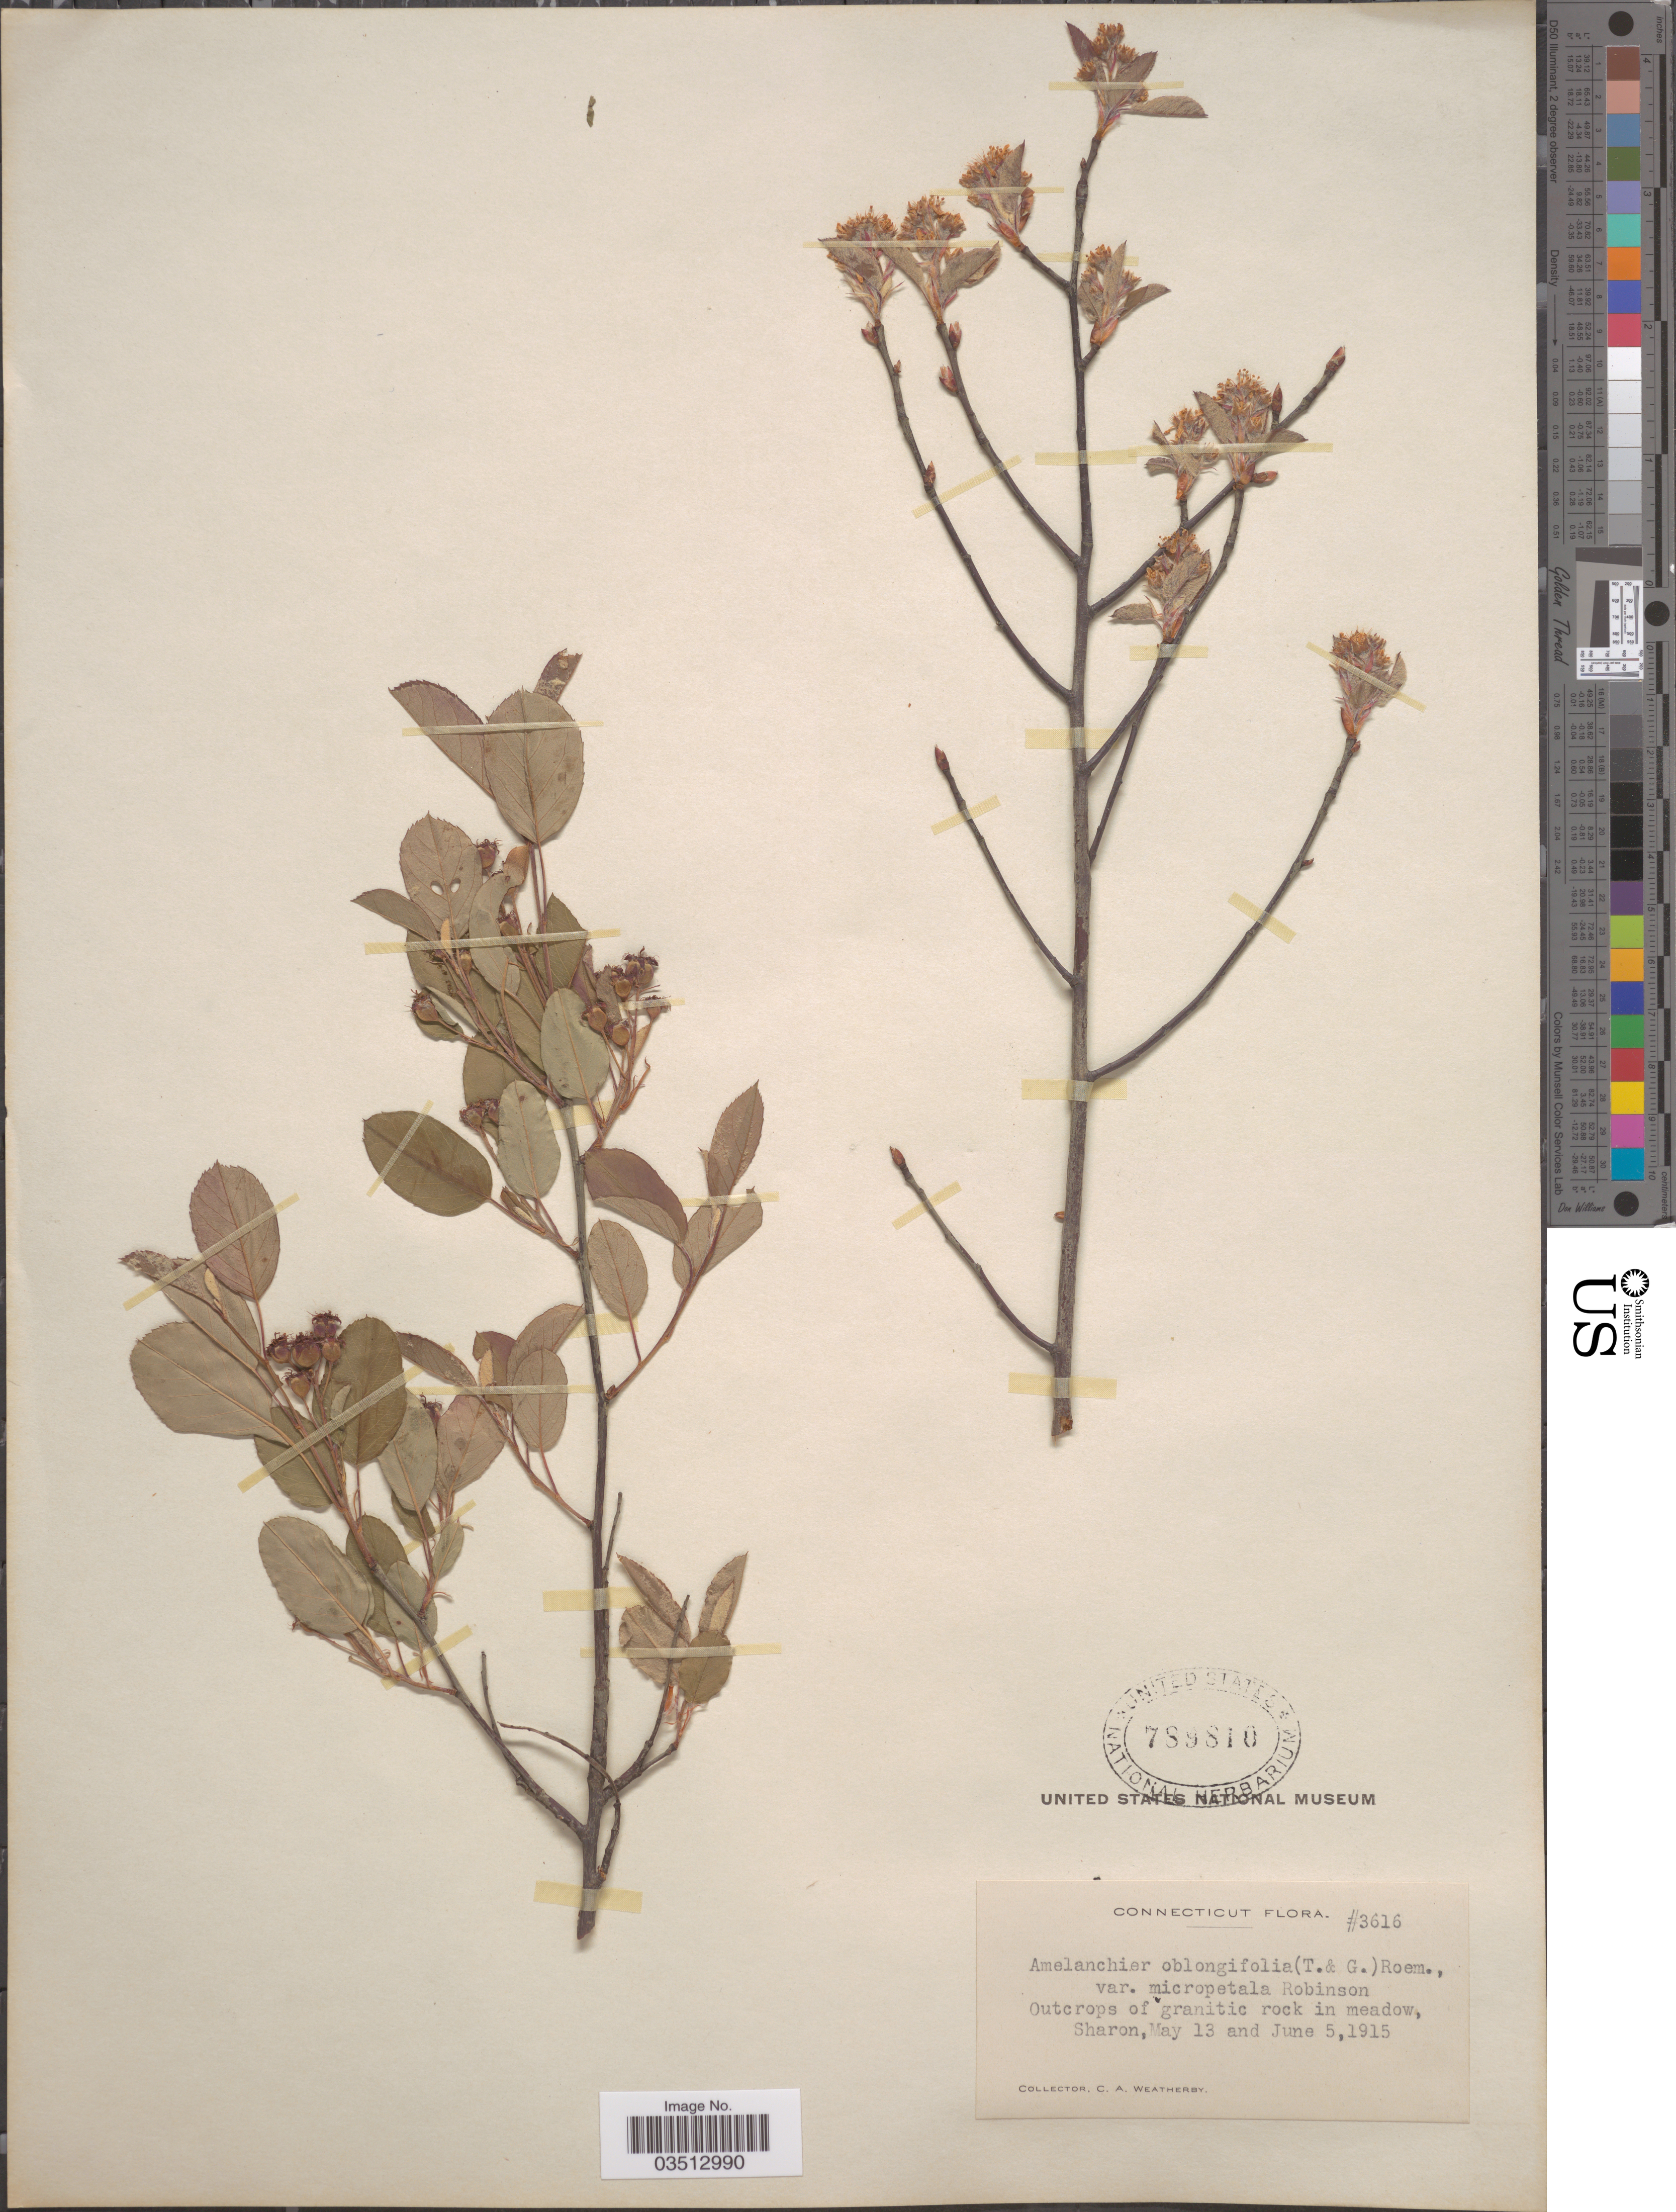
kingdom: Plantae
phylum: Tracheophyta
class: Magnoliopsida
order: Rosales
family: Rosaceae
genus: Amelanchier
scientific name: Amelanchier sp.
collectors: C. A. Weatherby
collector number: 3616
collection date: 1915-05-13/1915-06-05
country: United States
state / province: Connecticut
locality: Sharon.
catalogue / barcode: US 789810